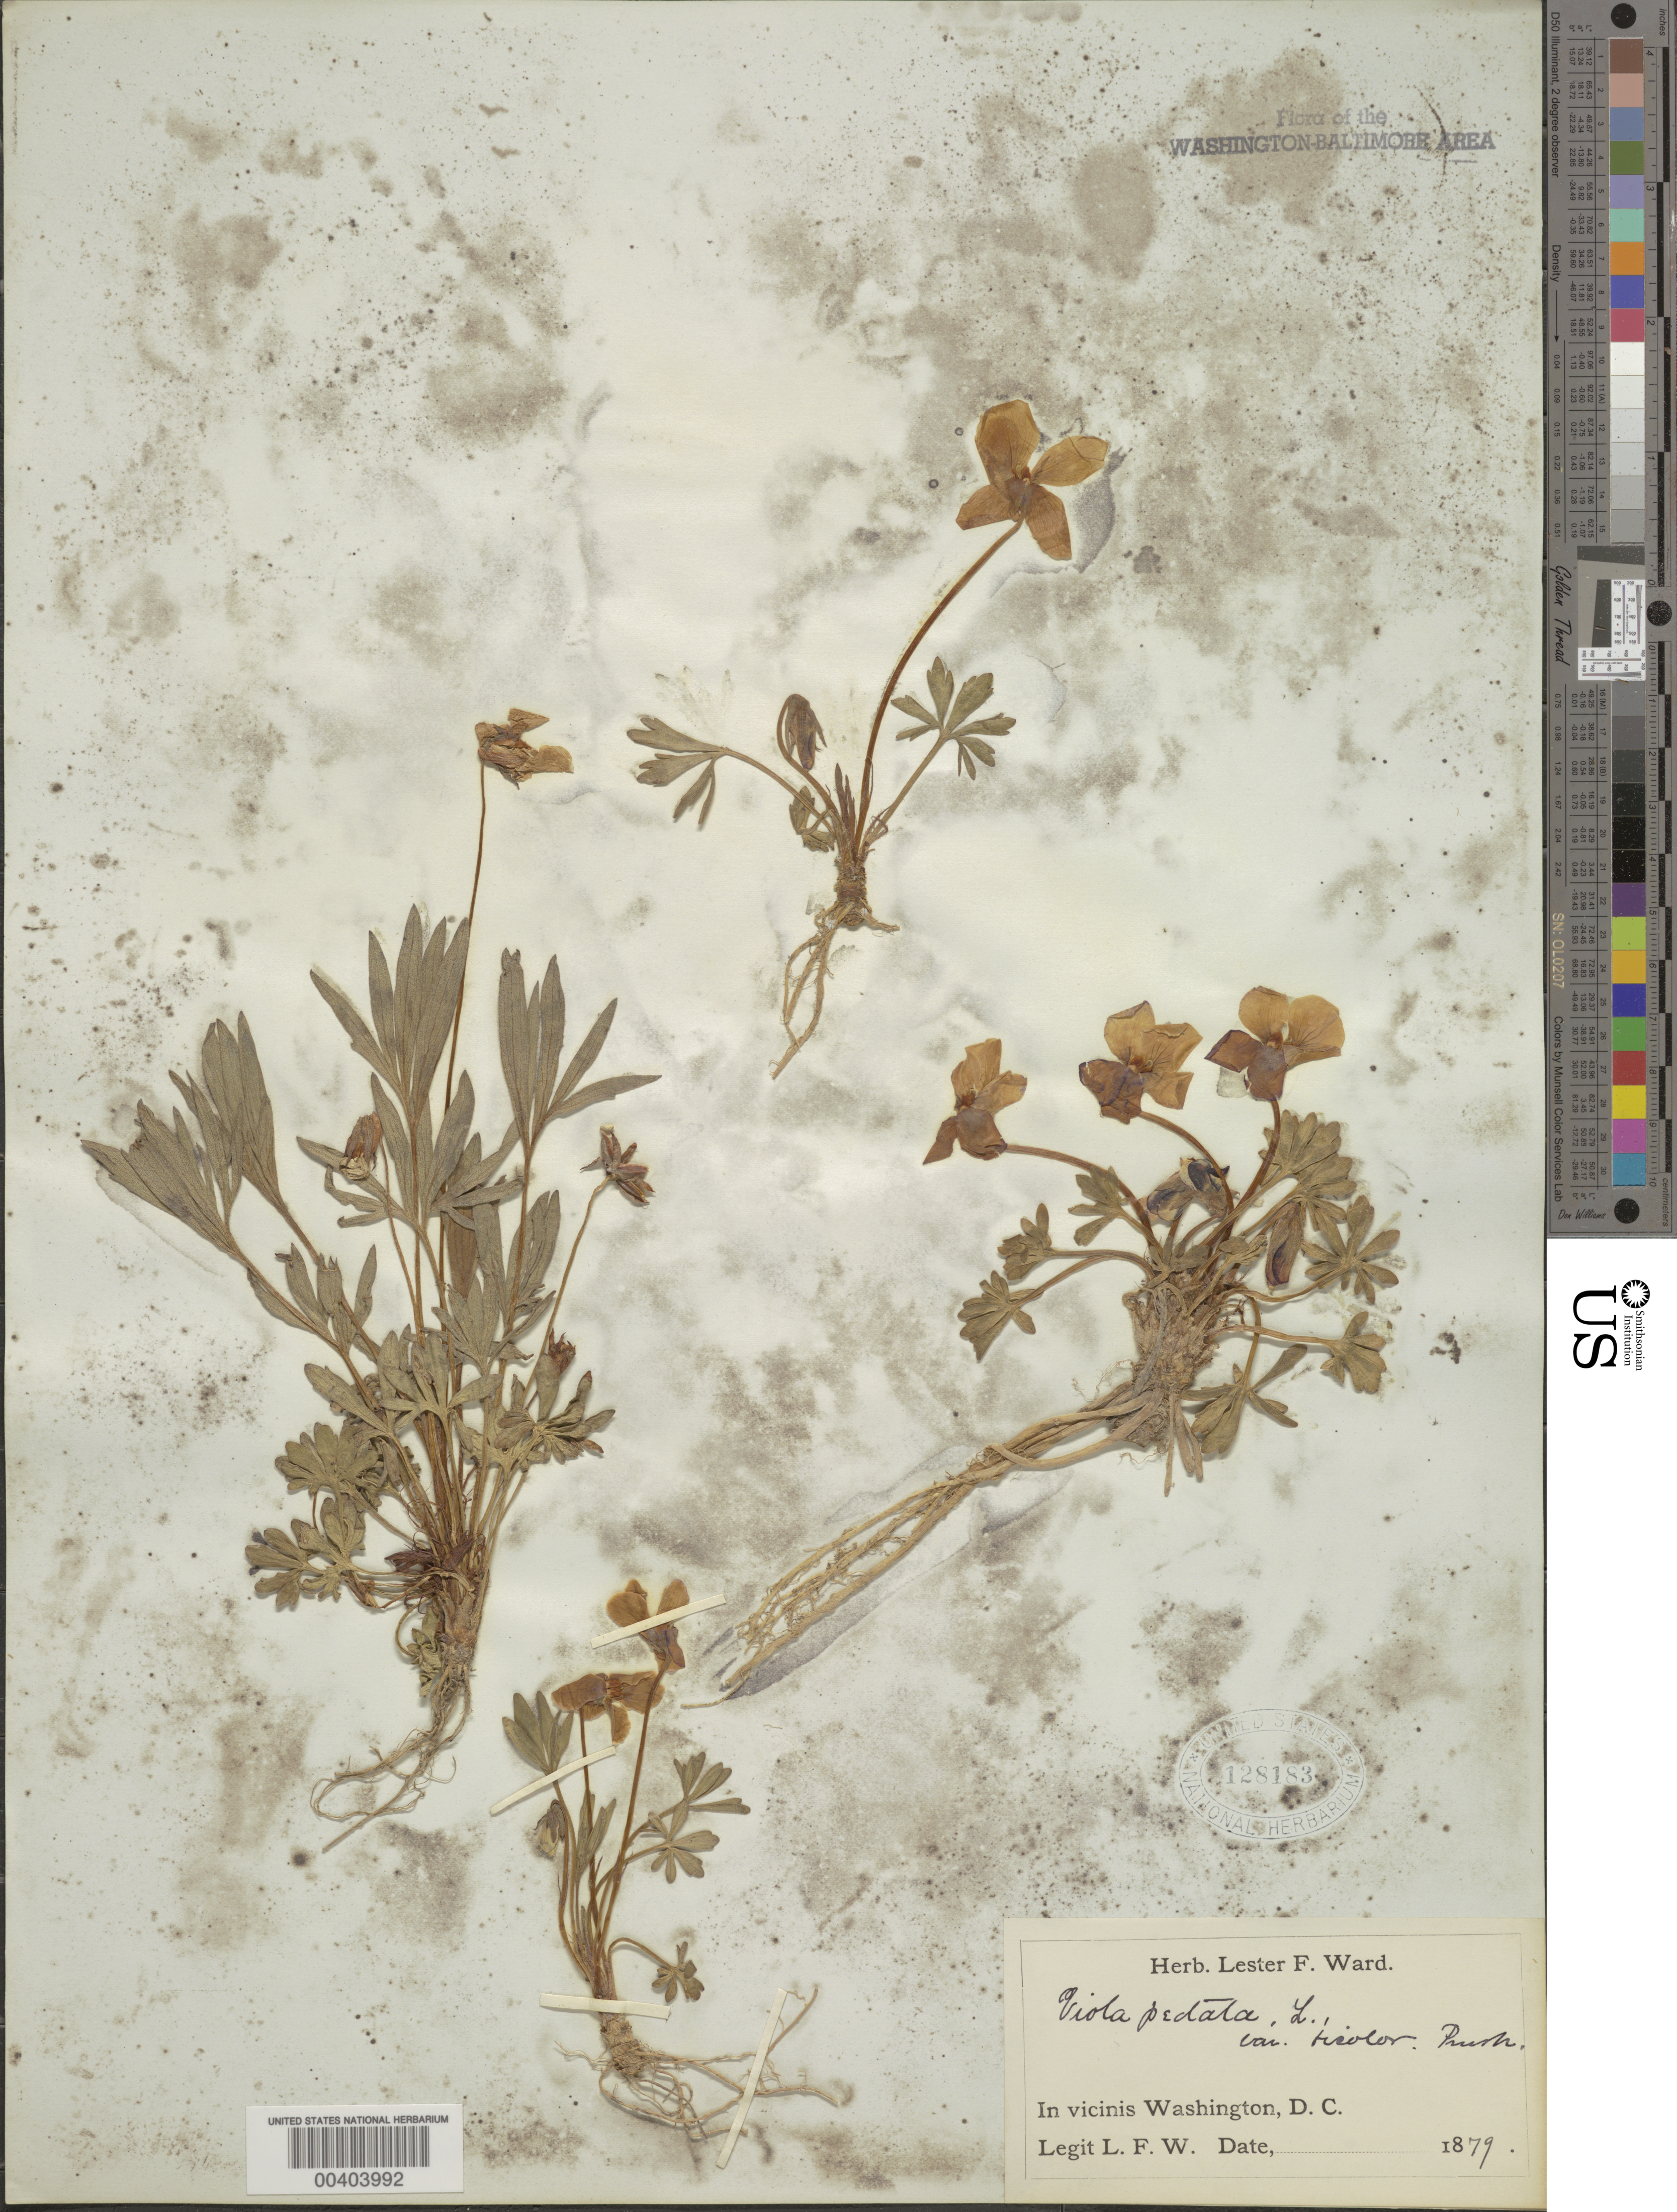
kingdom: Plantae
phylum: Tracheophyta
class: Magnoliopsida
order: Malpighiales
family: Violaceae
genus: Viola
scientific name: Viola pedata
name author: L.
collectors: L. F. Ward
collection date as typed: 1879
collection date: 1879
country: United States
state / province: District of Columbia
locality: Washington DC area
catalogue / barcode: US 128183